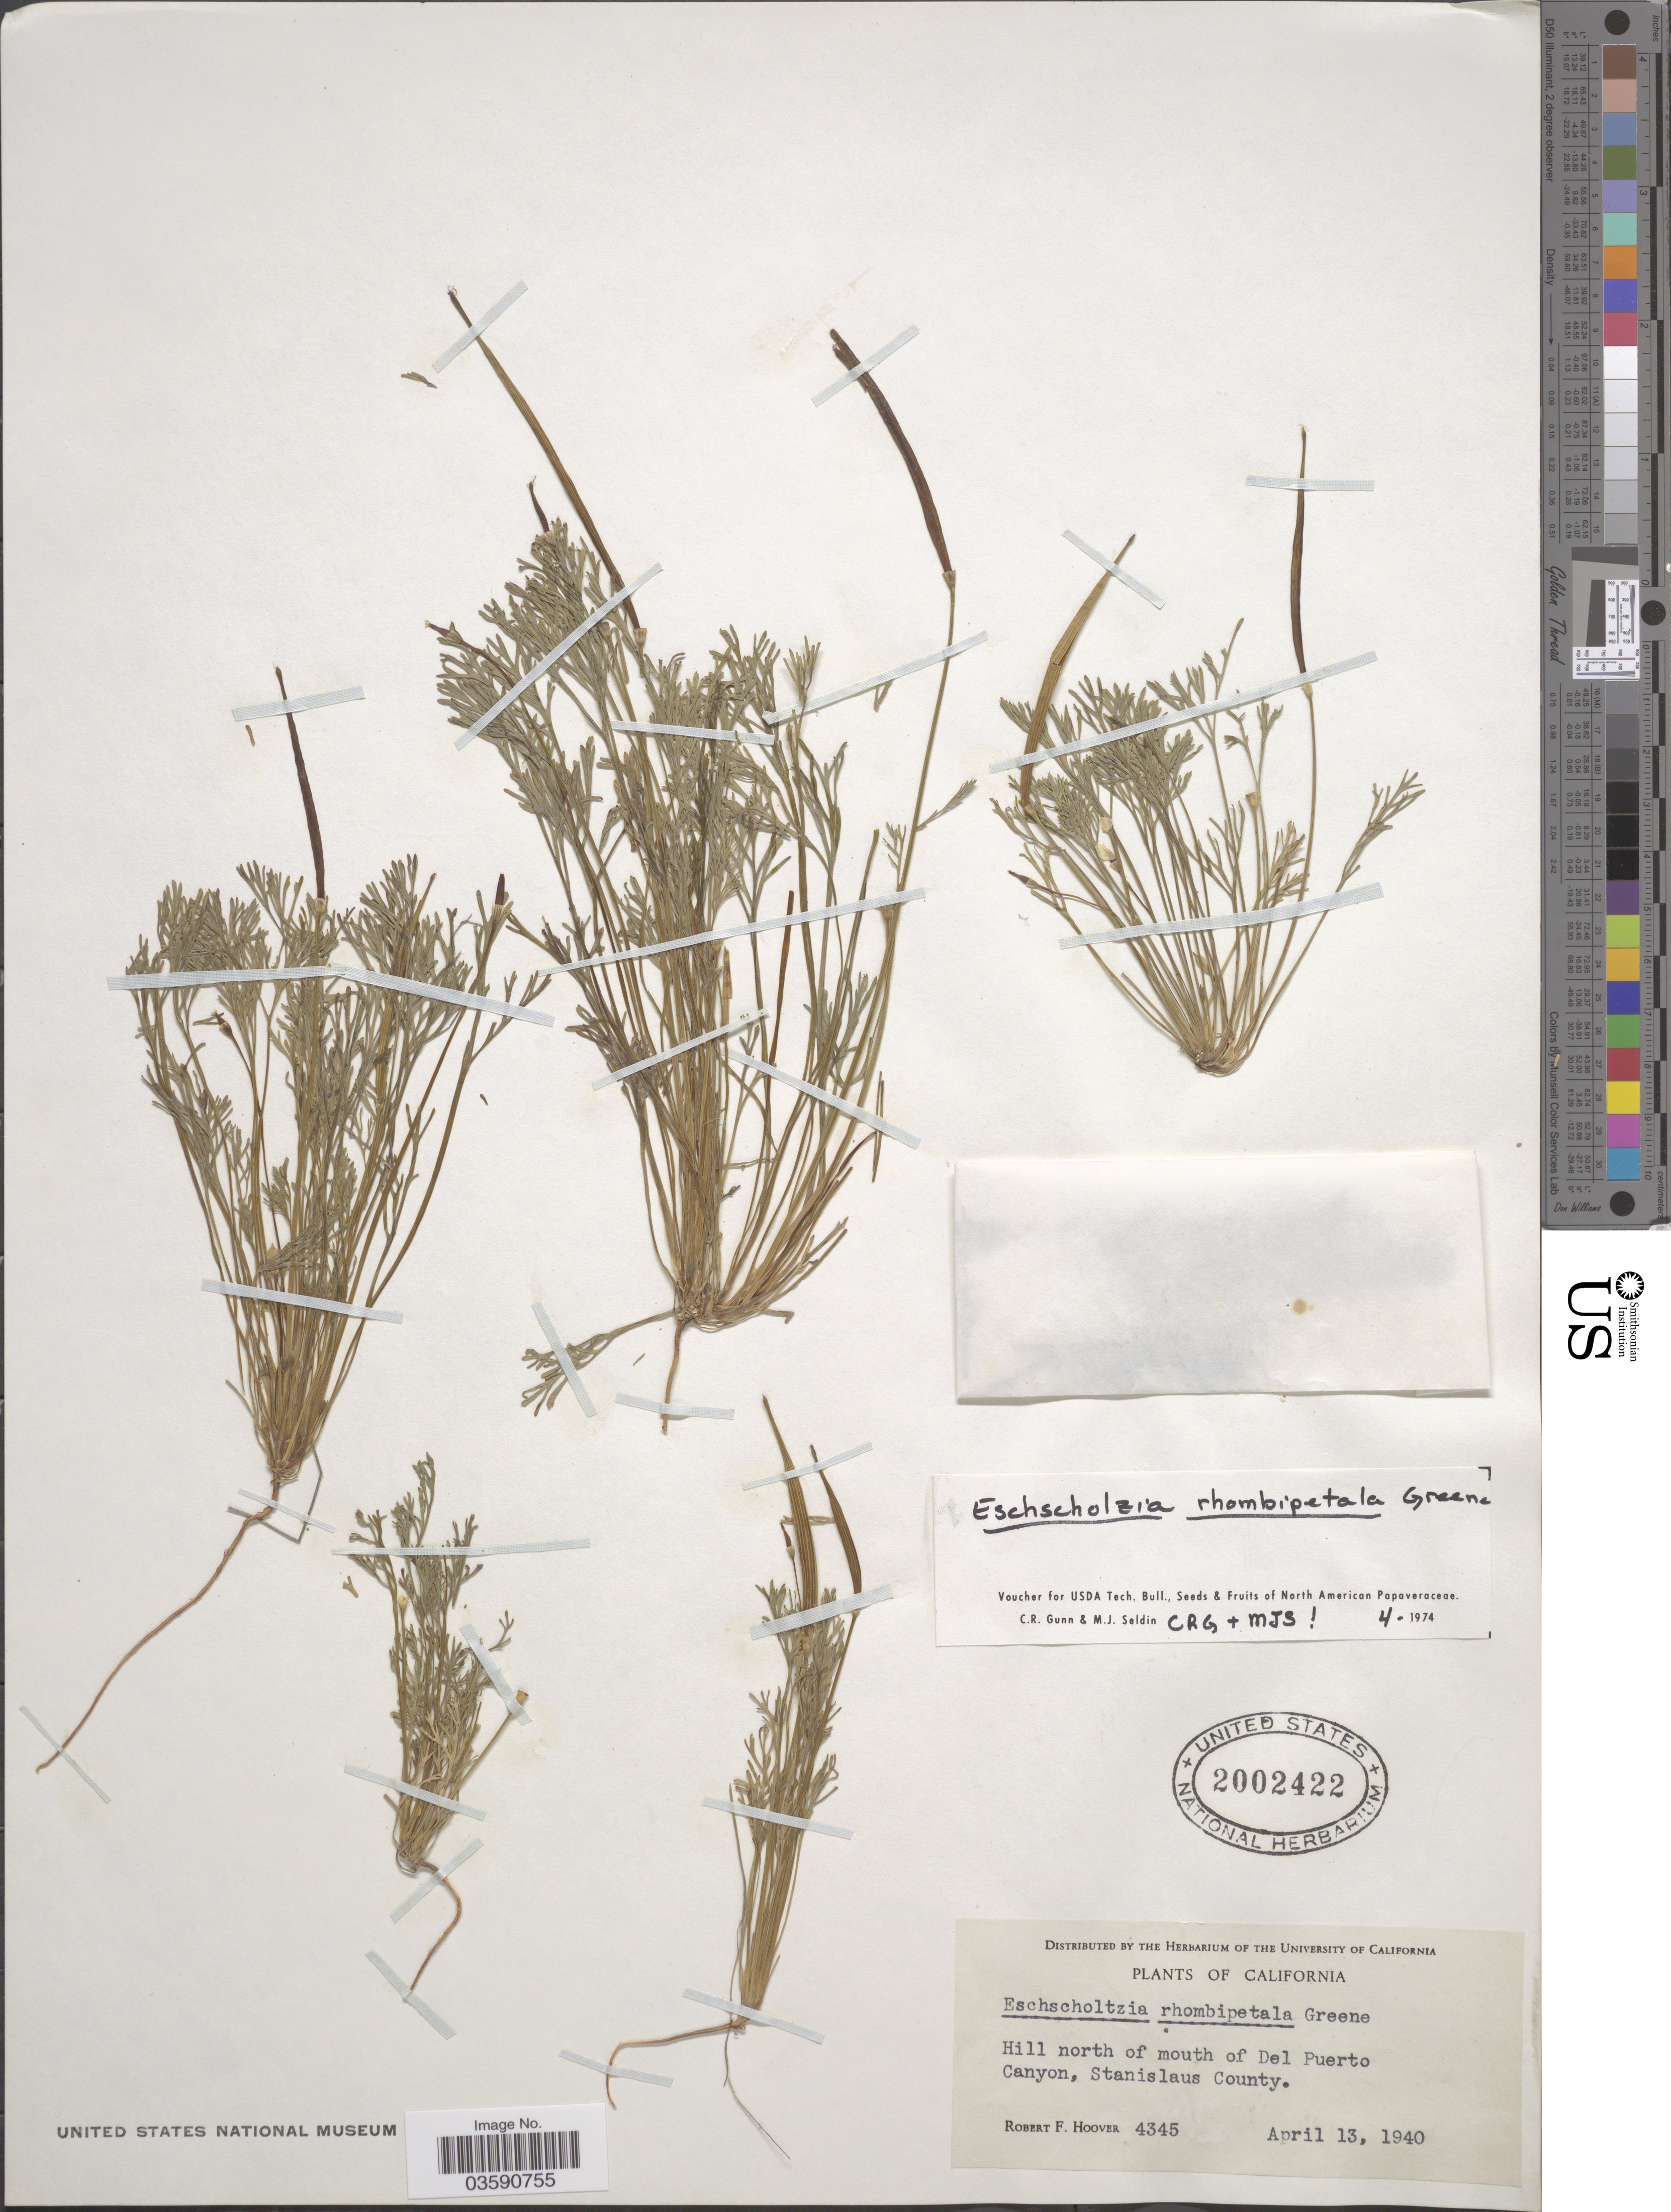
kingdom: Plantae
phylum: Tracheophyta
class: Magnoliopsida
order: Ranunculales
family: Papaveraceae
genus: Eschscholzia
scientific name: Eschscholzia rhombipetala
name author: Greene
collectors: R. F. Hoover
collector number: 4345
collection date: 1940-04-13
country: United States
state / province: California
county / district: Stanislaus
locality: Hill north of mouth of Del Puerto Canyon, Stanislaus County.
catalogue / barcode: US 2002422